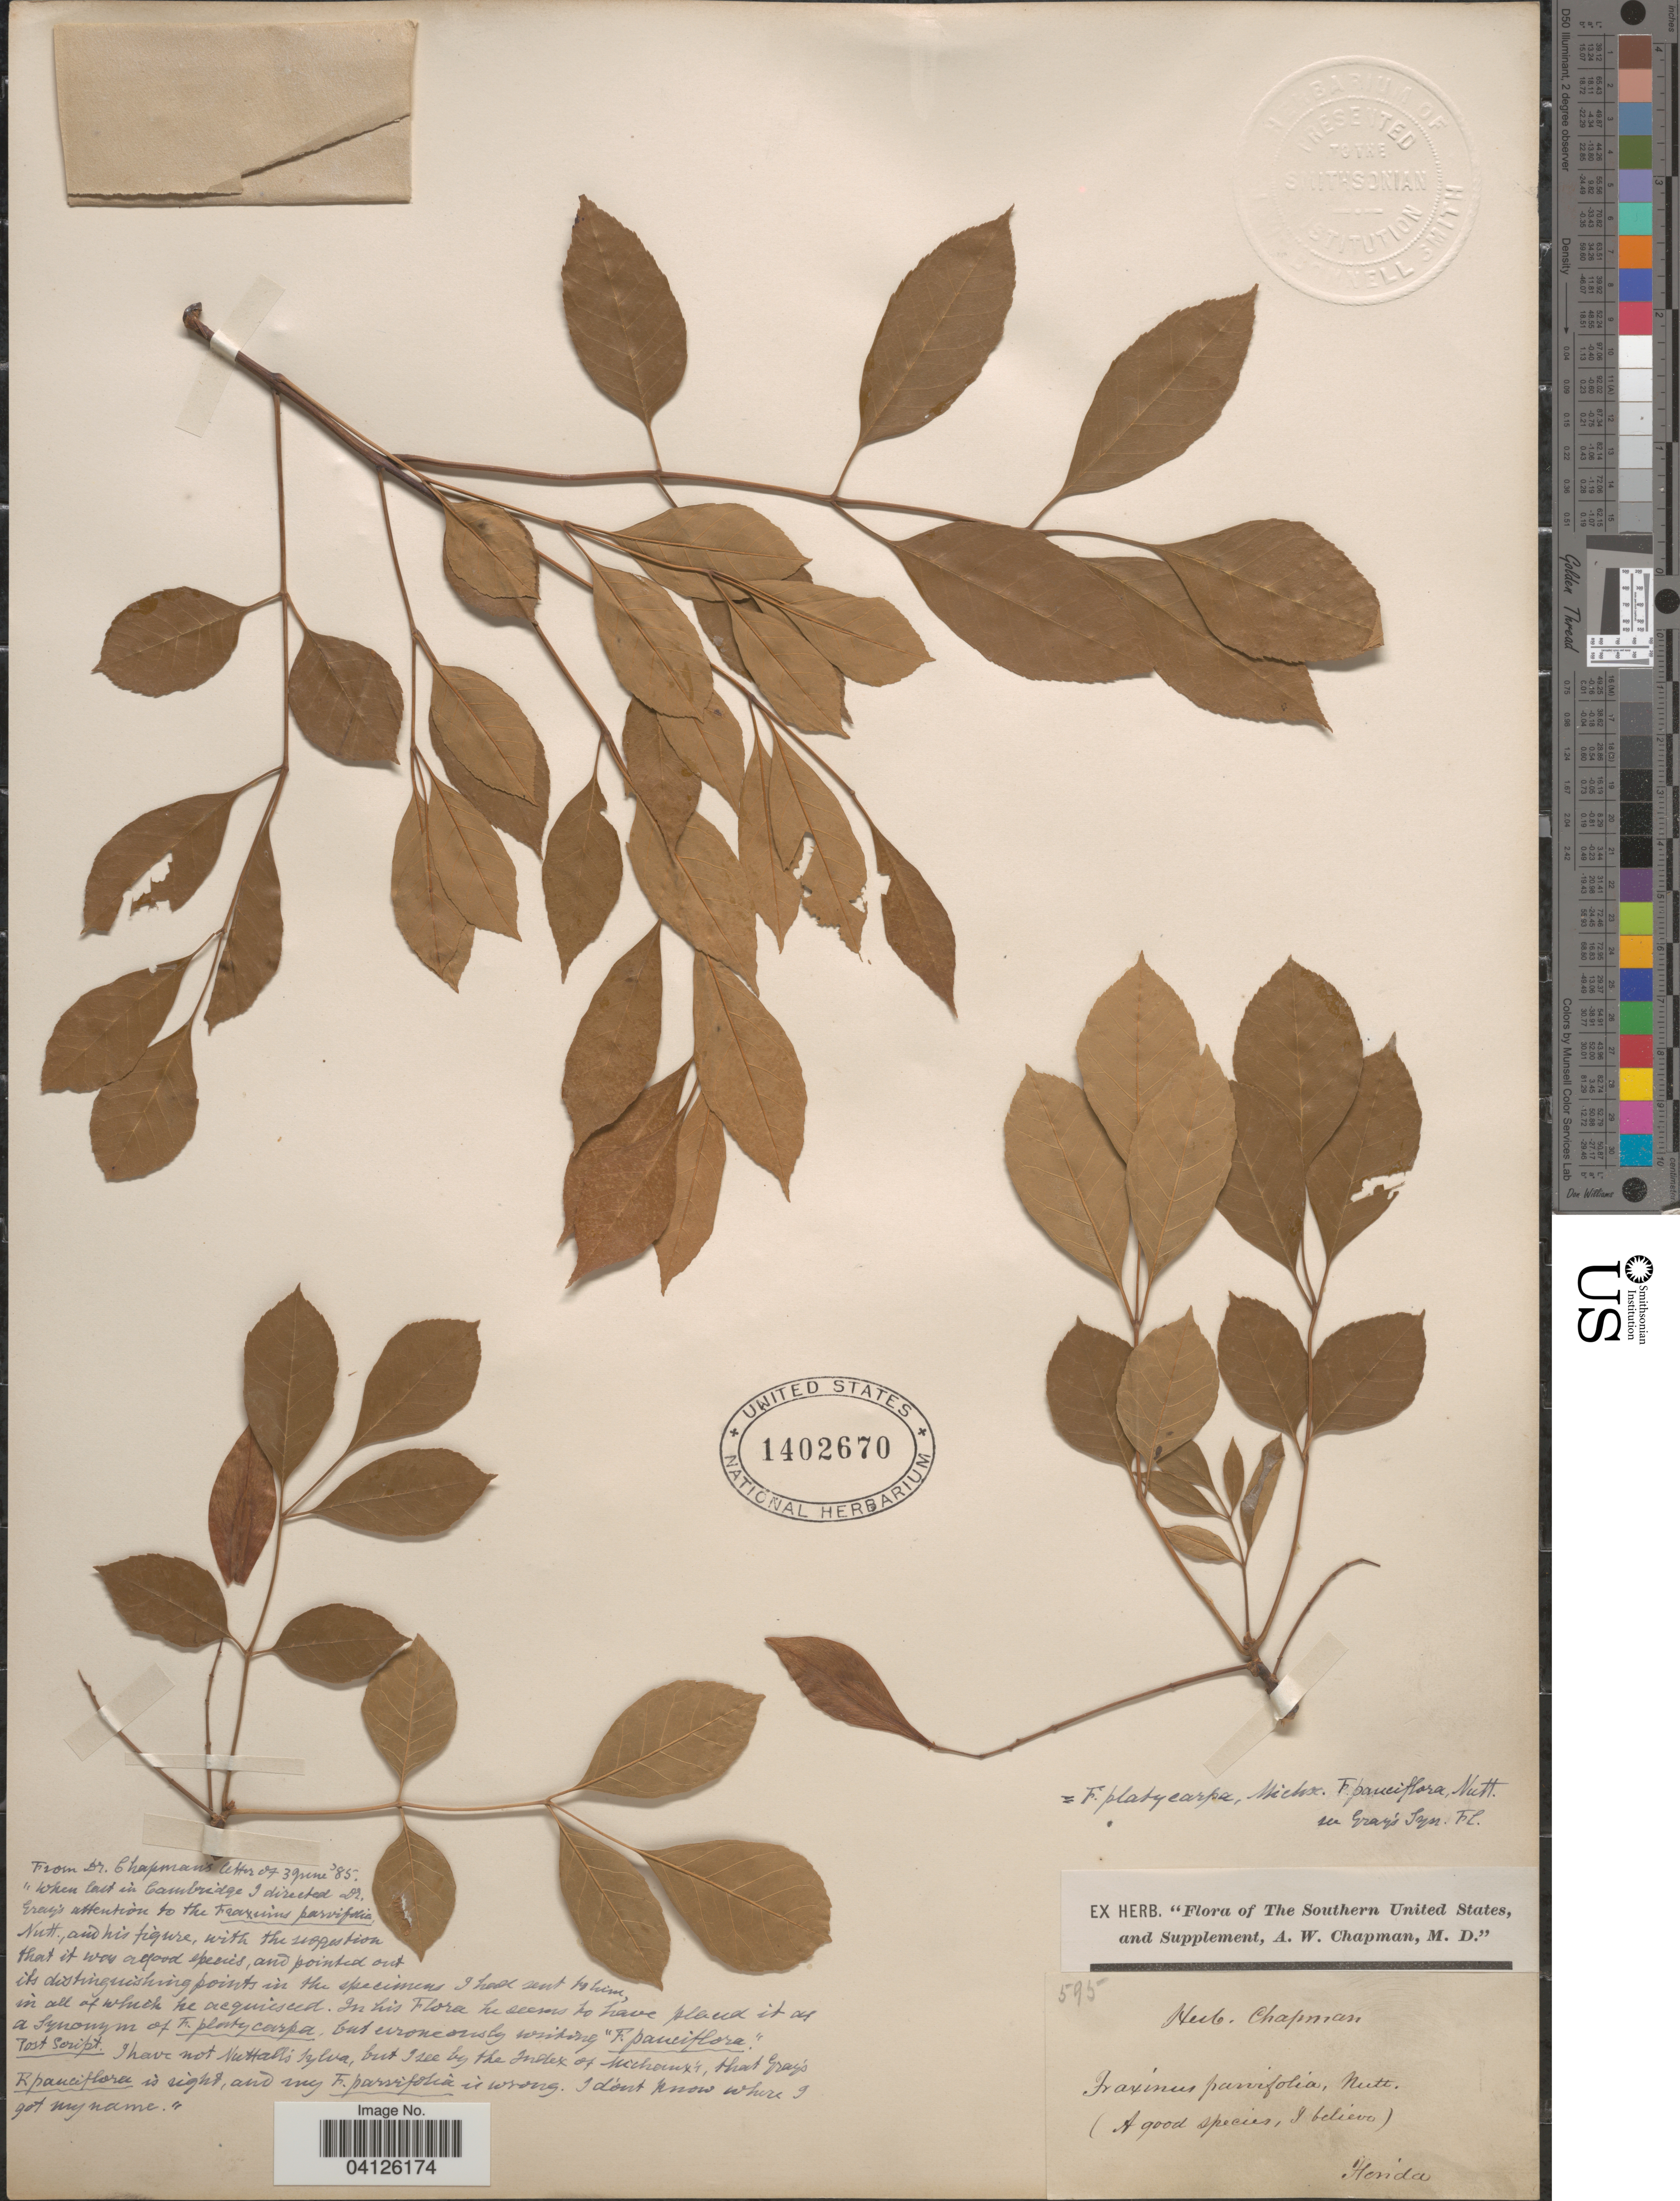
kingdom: Plantae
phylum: Tracheophyta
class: Magnoliopsida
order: Lamiales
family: Oleaceae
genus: Fraxinus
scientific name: Fraxinus platycarpa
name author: Michx.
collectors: ex herb. Chapman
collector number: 595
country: United States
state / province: Florida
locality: The Southern United States, and Supplement.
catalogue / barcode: US 1502670